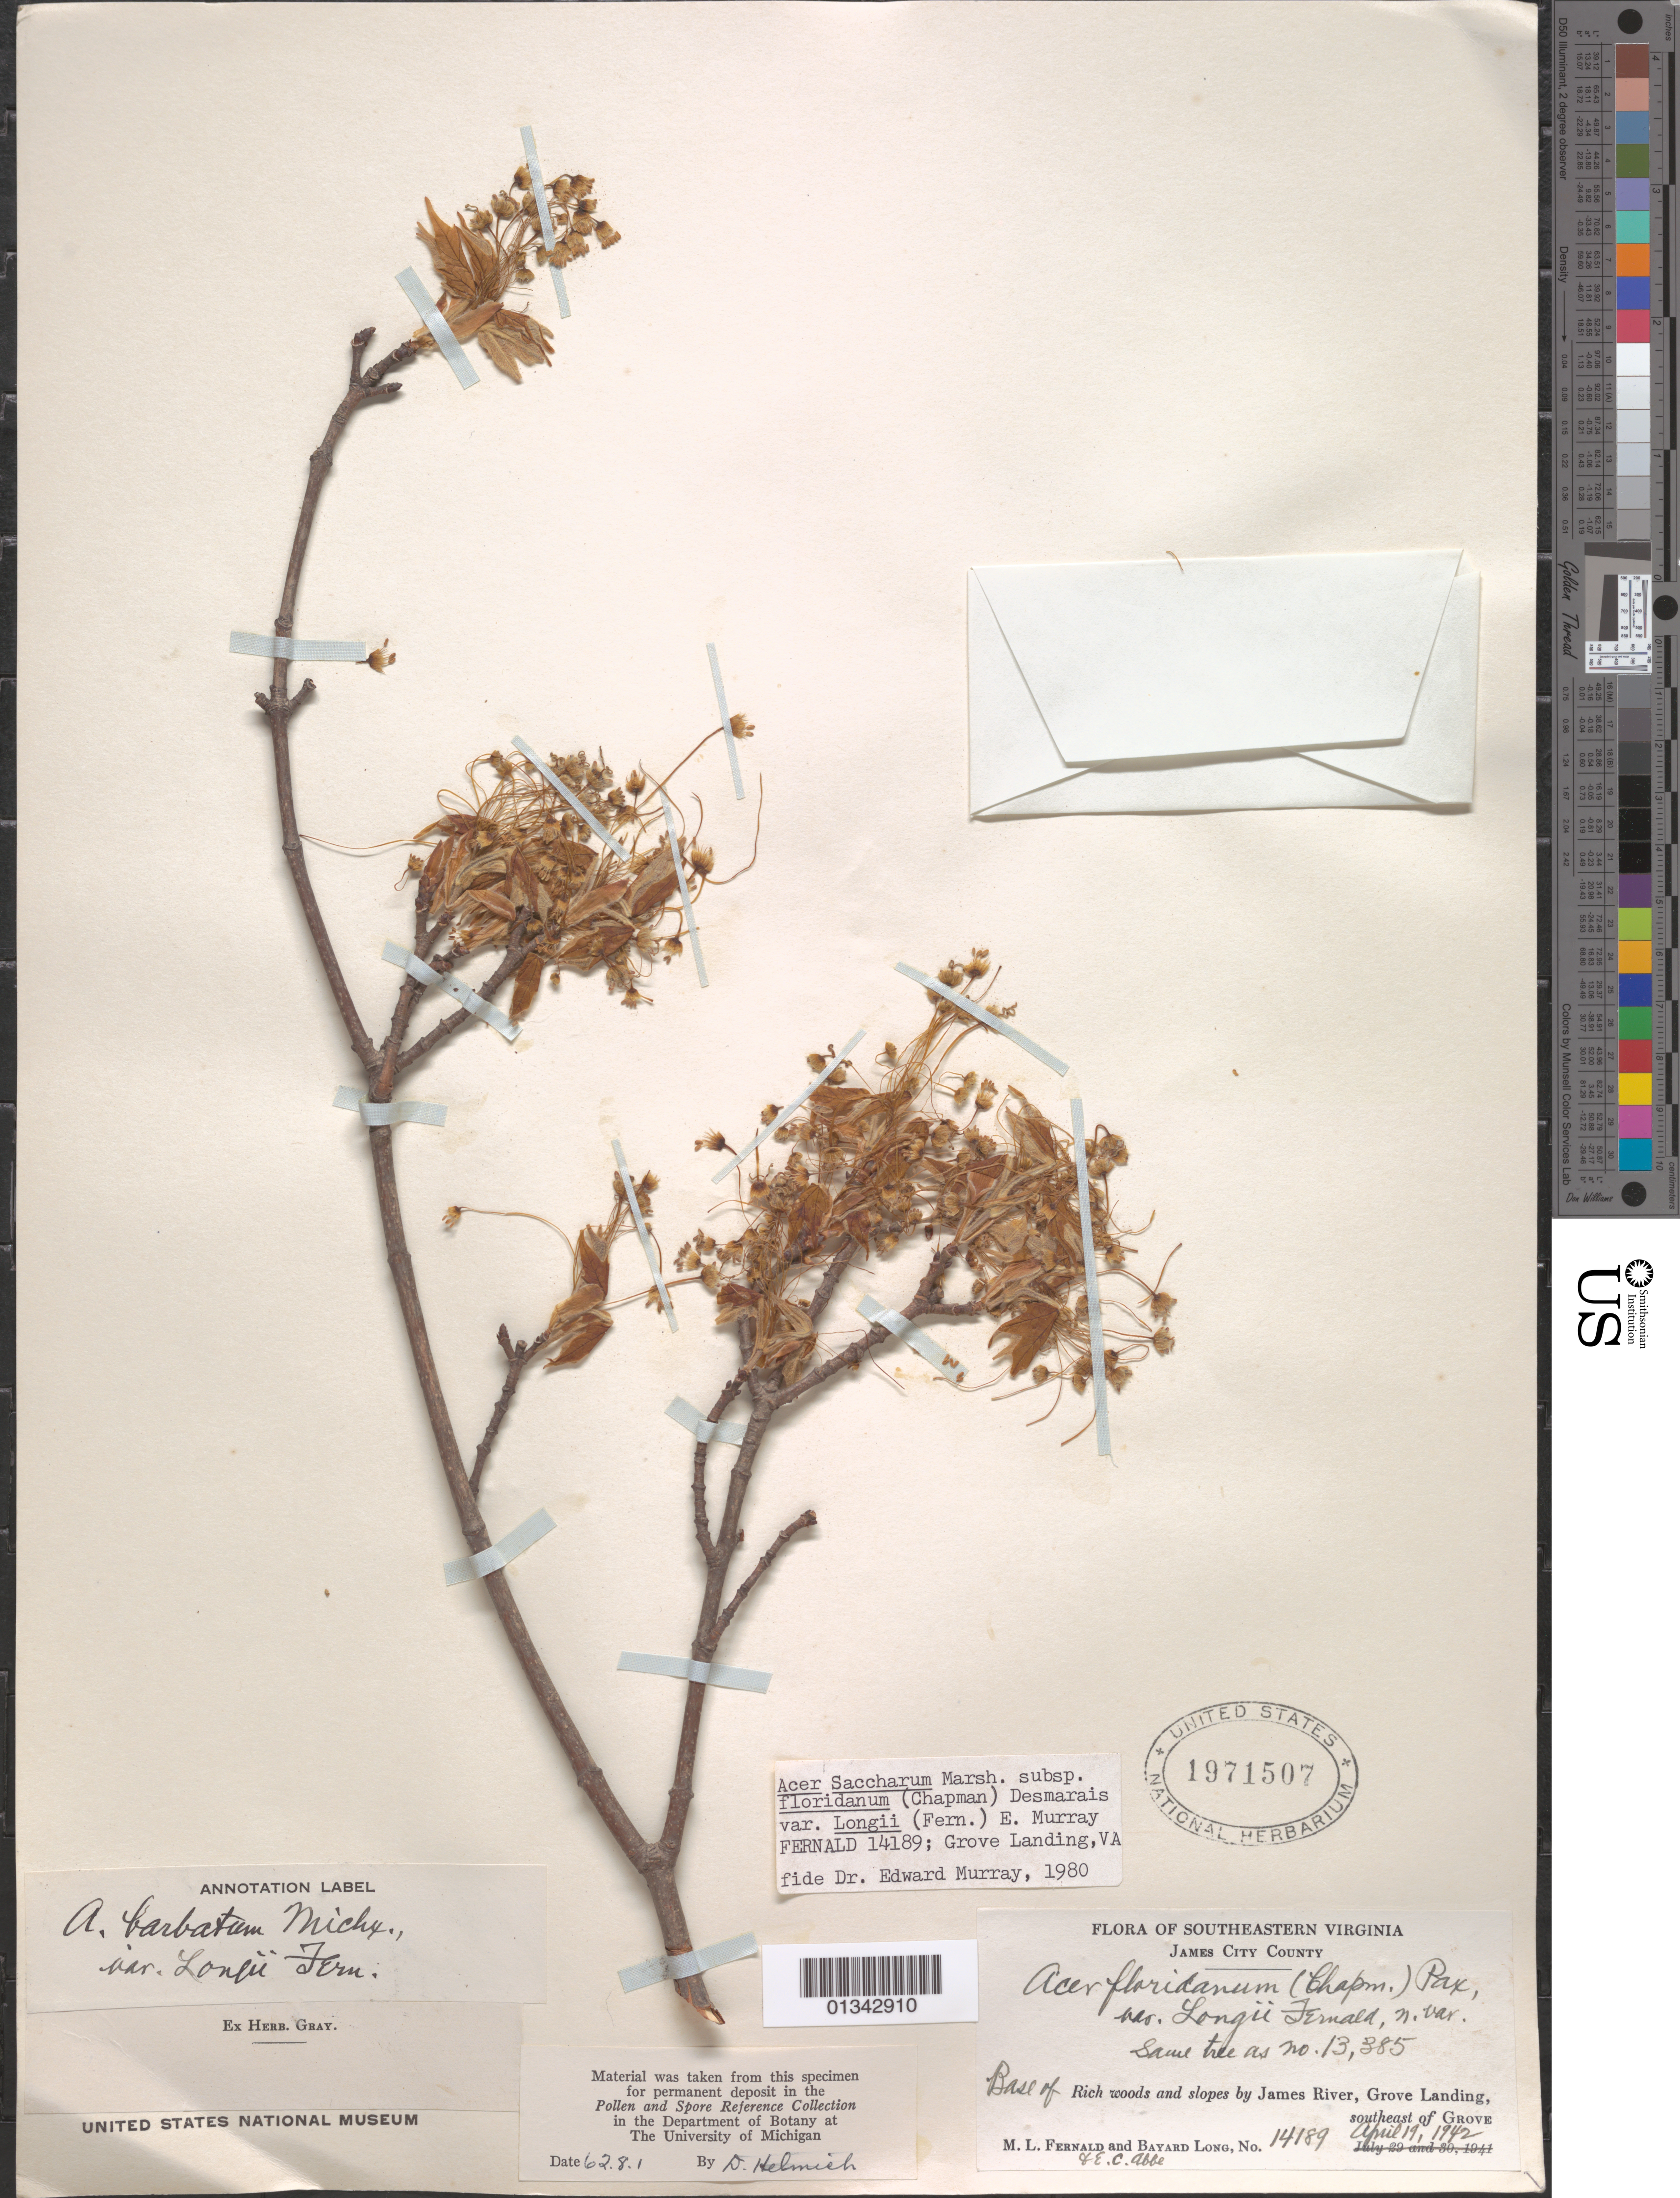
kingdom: Plantae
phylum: Tracheophyta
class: Magnoliopsida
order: Sapindales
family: Sapindaceae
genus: Acer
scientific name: Acer saccharum subsp. floridanum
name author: (Chapm.) Desmarais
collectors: M. L. Fernald, B. H. Long & E. C. Abbe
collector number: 14189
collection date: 1942-04-19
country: United States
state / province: Virginia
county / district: James City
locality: James River, Grove Landing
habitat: Base of rich woods and slopes by river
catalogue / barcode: US 1971507